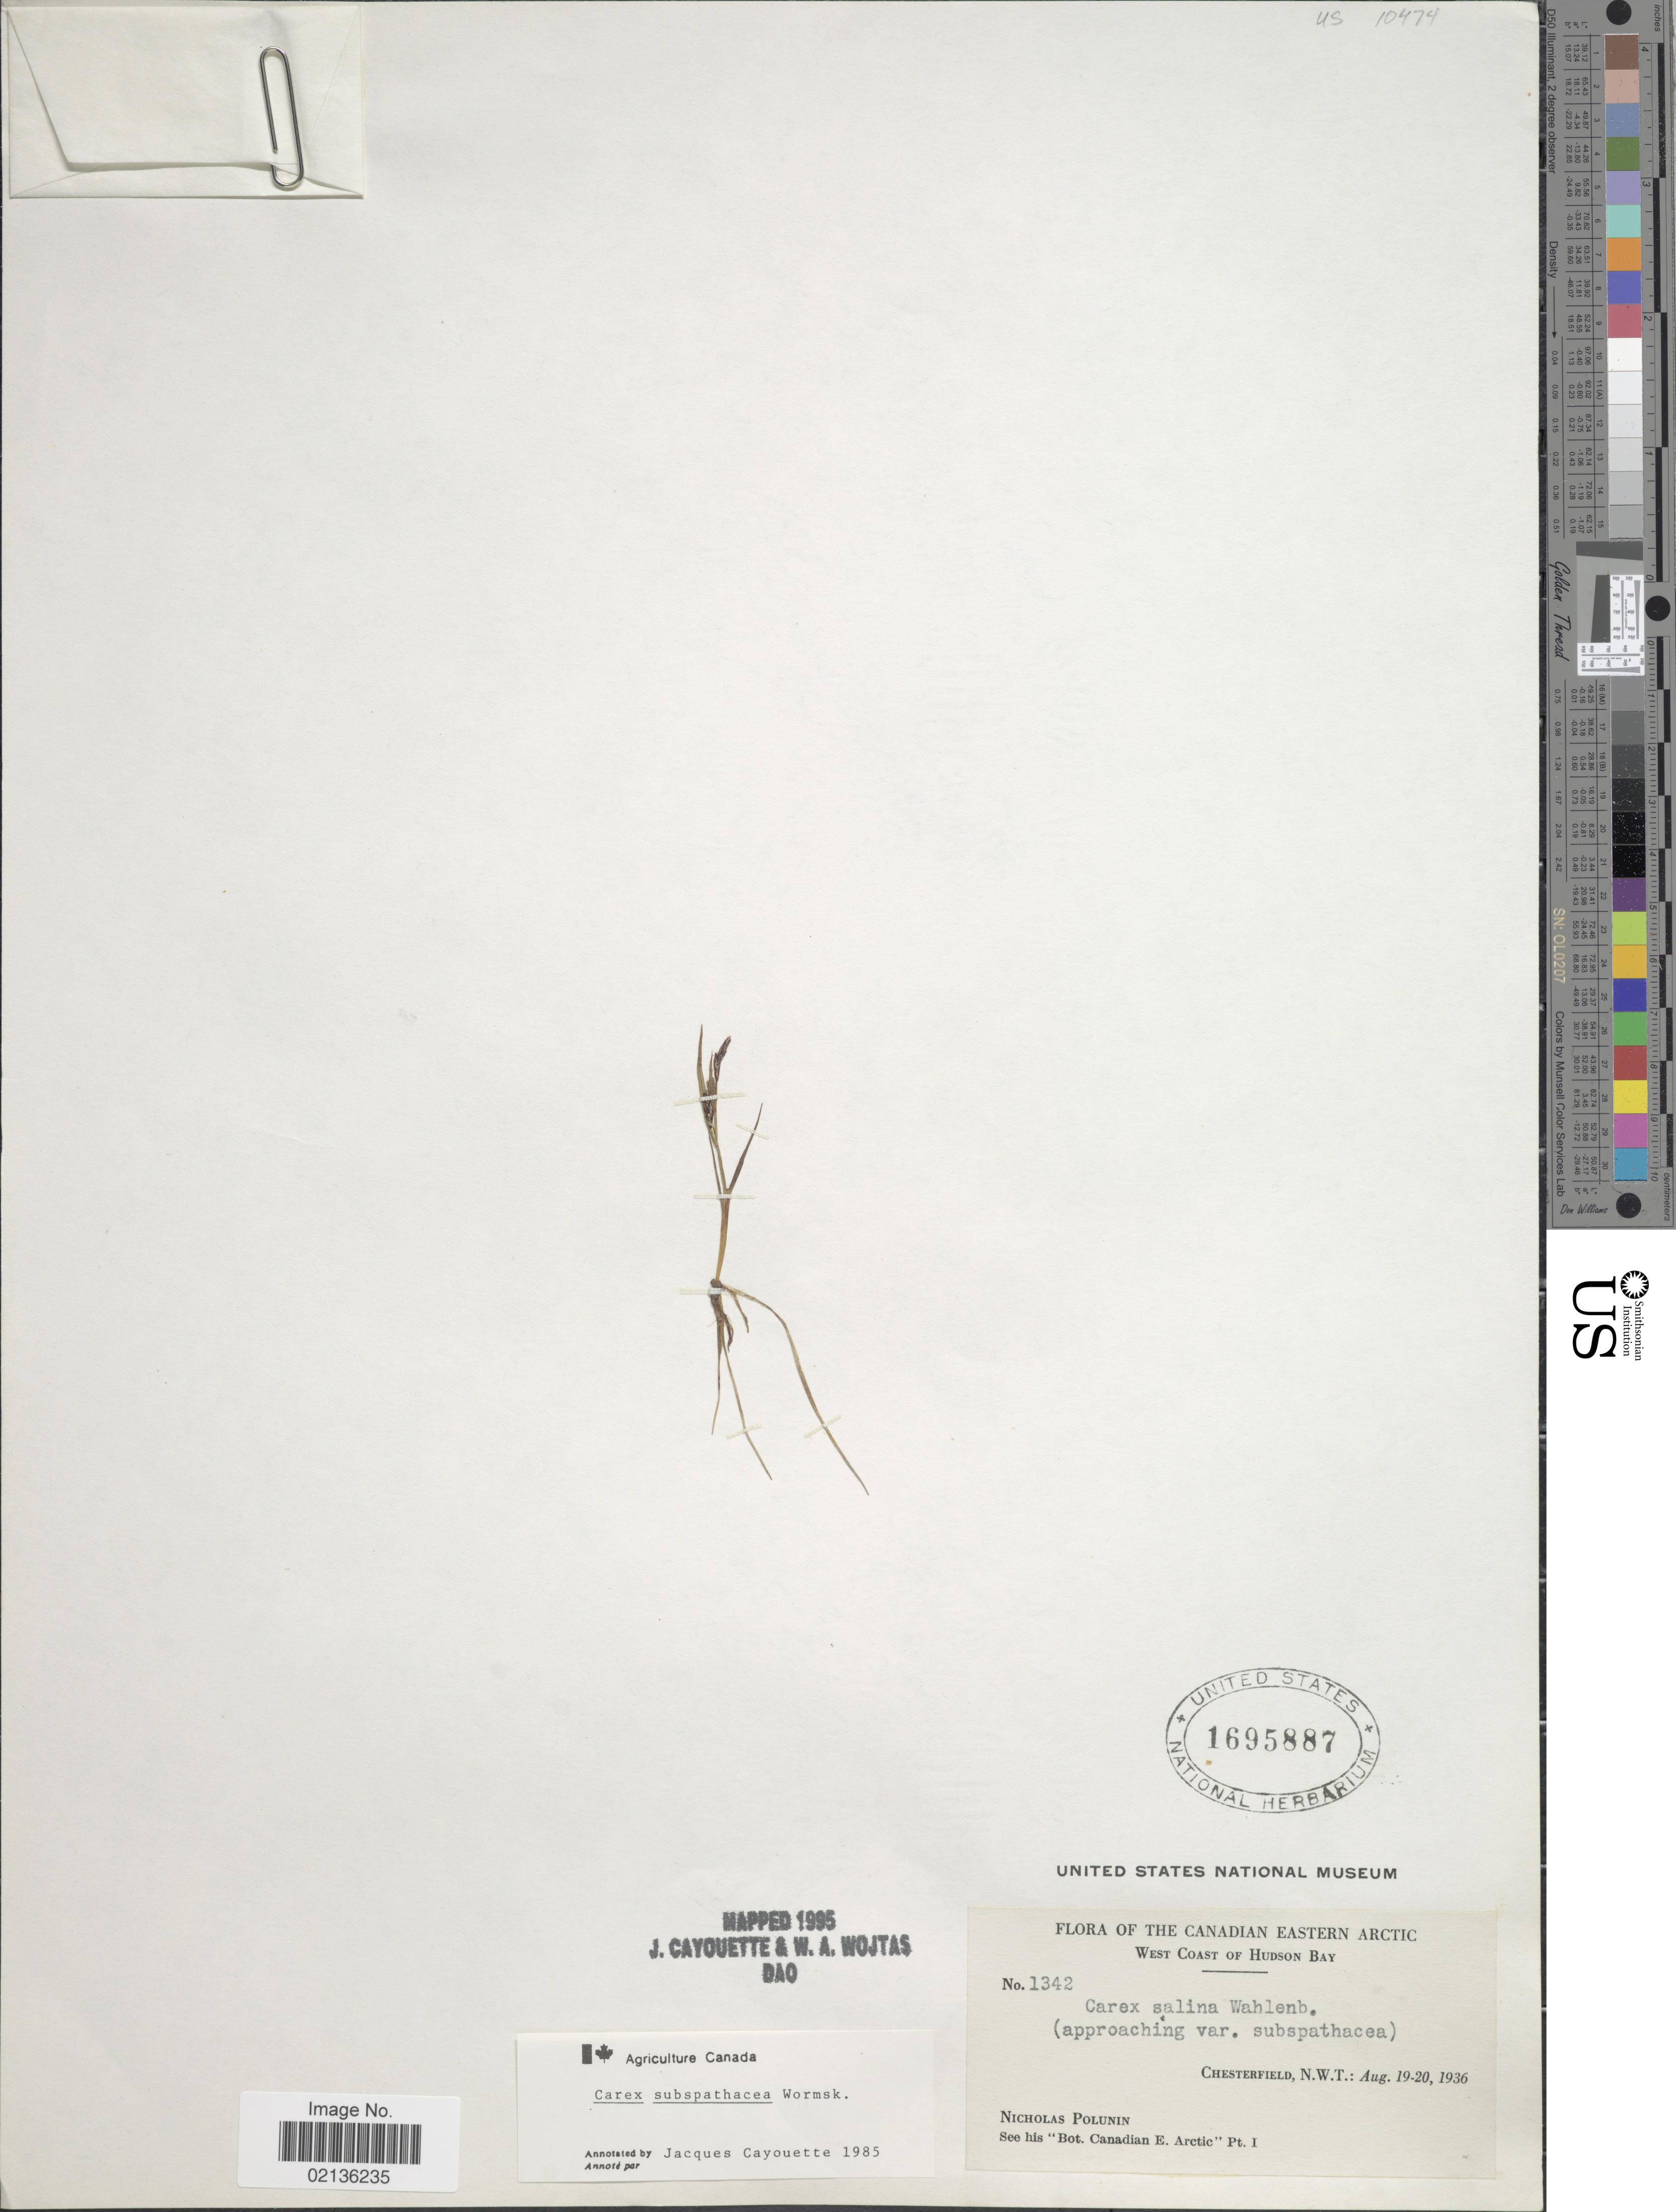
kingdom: Plantae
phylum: Tracheophyta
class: Liliopsida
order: Poales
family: Cyperaceae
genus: Carex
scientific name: Carex subspathacea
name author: Wormsk. ex Hornem.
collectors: N. V. Polunin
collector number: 1342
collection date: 1936-08-19/1936-08-20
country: Canada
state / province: Northwest Territories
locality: The Canadian Eastern Arctic, Chesterfield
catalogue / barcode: US 1695887